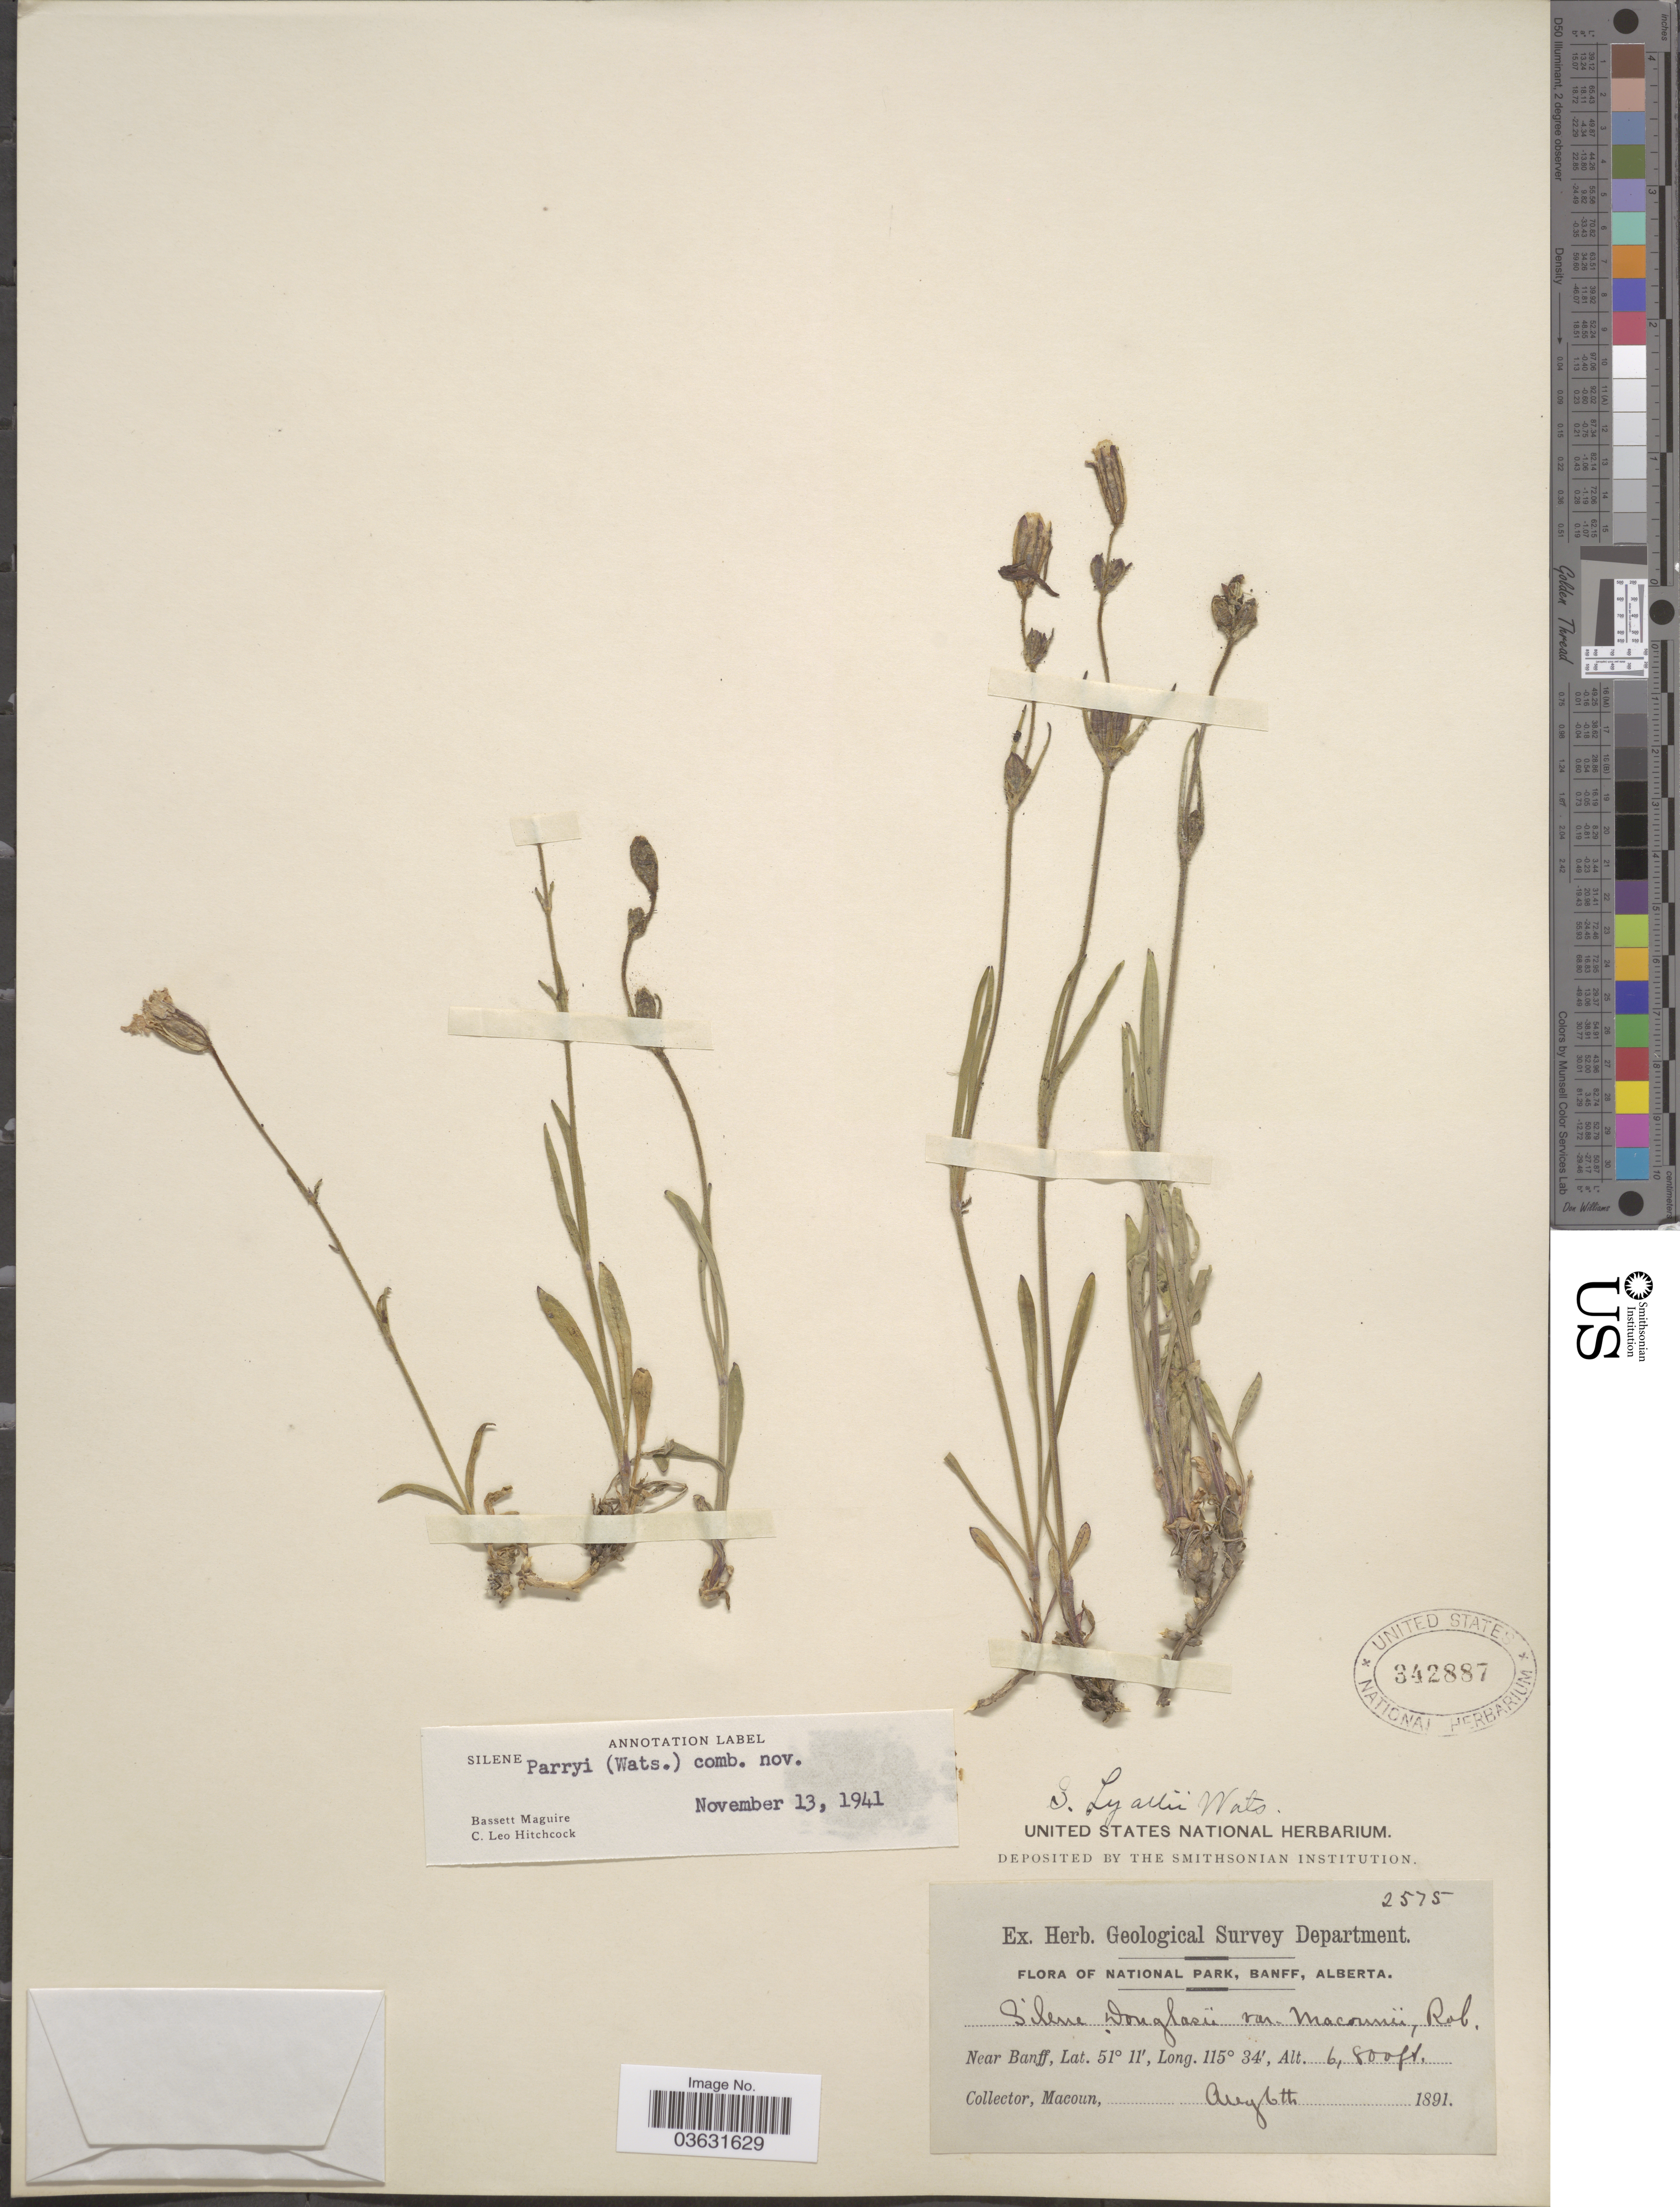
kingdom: Plantae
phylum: Tracheophyta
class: Magnoliopsida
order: Caryophyllales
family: Caryophyllaceae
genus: Silene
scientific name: Silene parryi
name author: (S. Watson) C.L. Hitchc. & Maguire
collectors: -- Macoun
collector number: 2575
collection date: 1891-08-06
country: Canada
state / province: Alberta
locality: National Park, Banff. Near Banff.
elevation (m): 2073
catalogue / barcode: US 342887